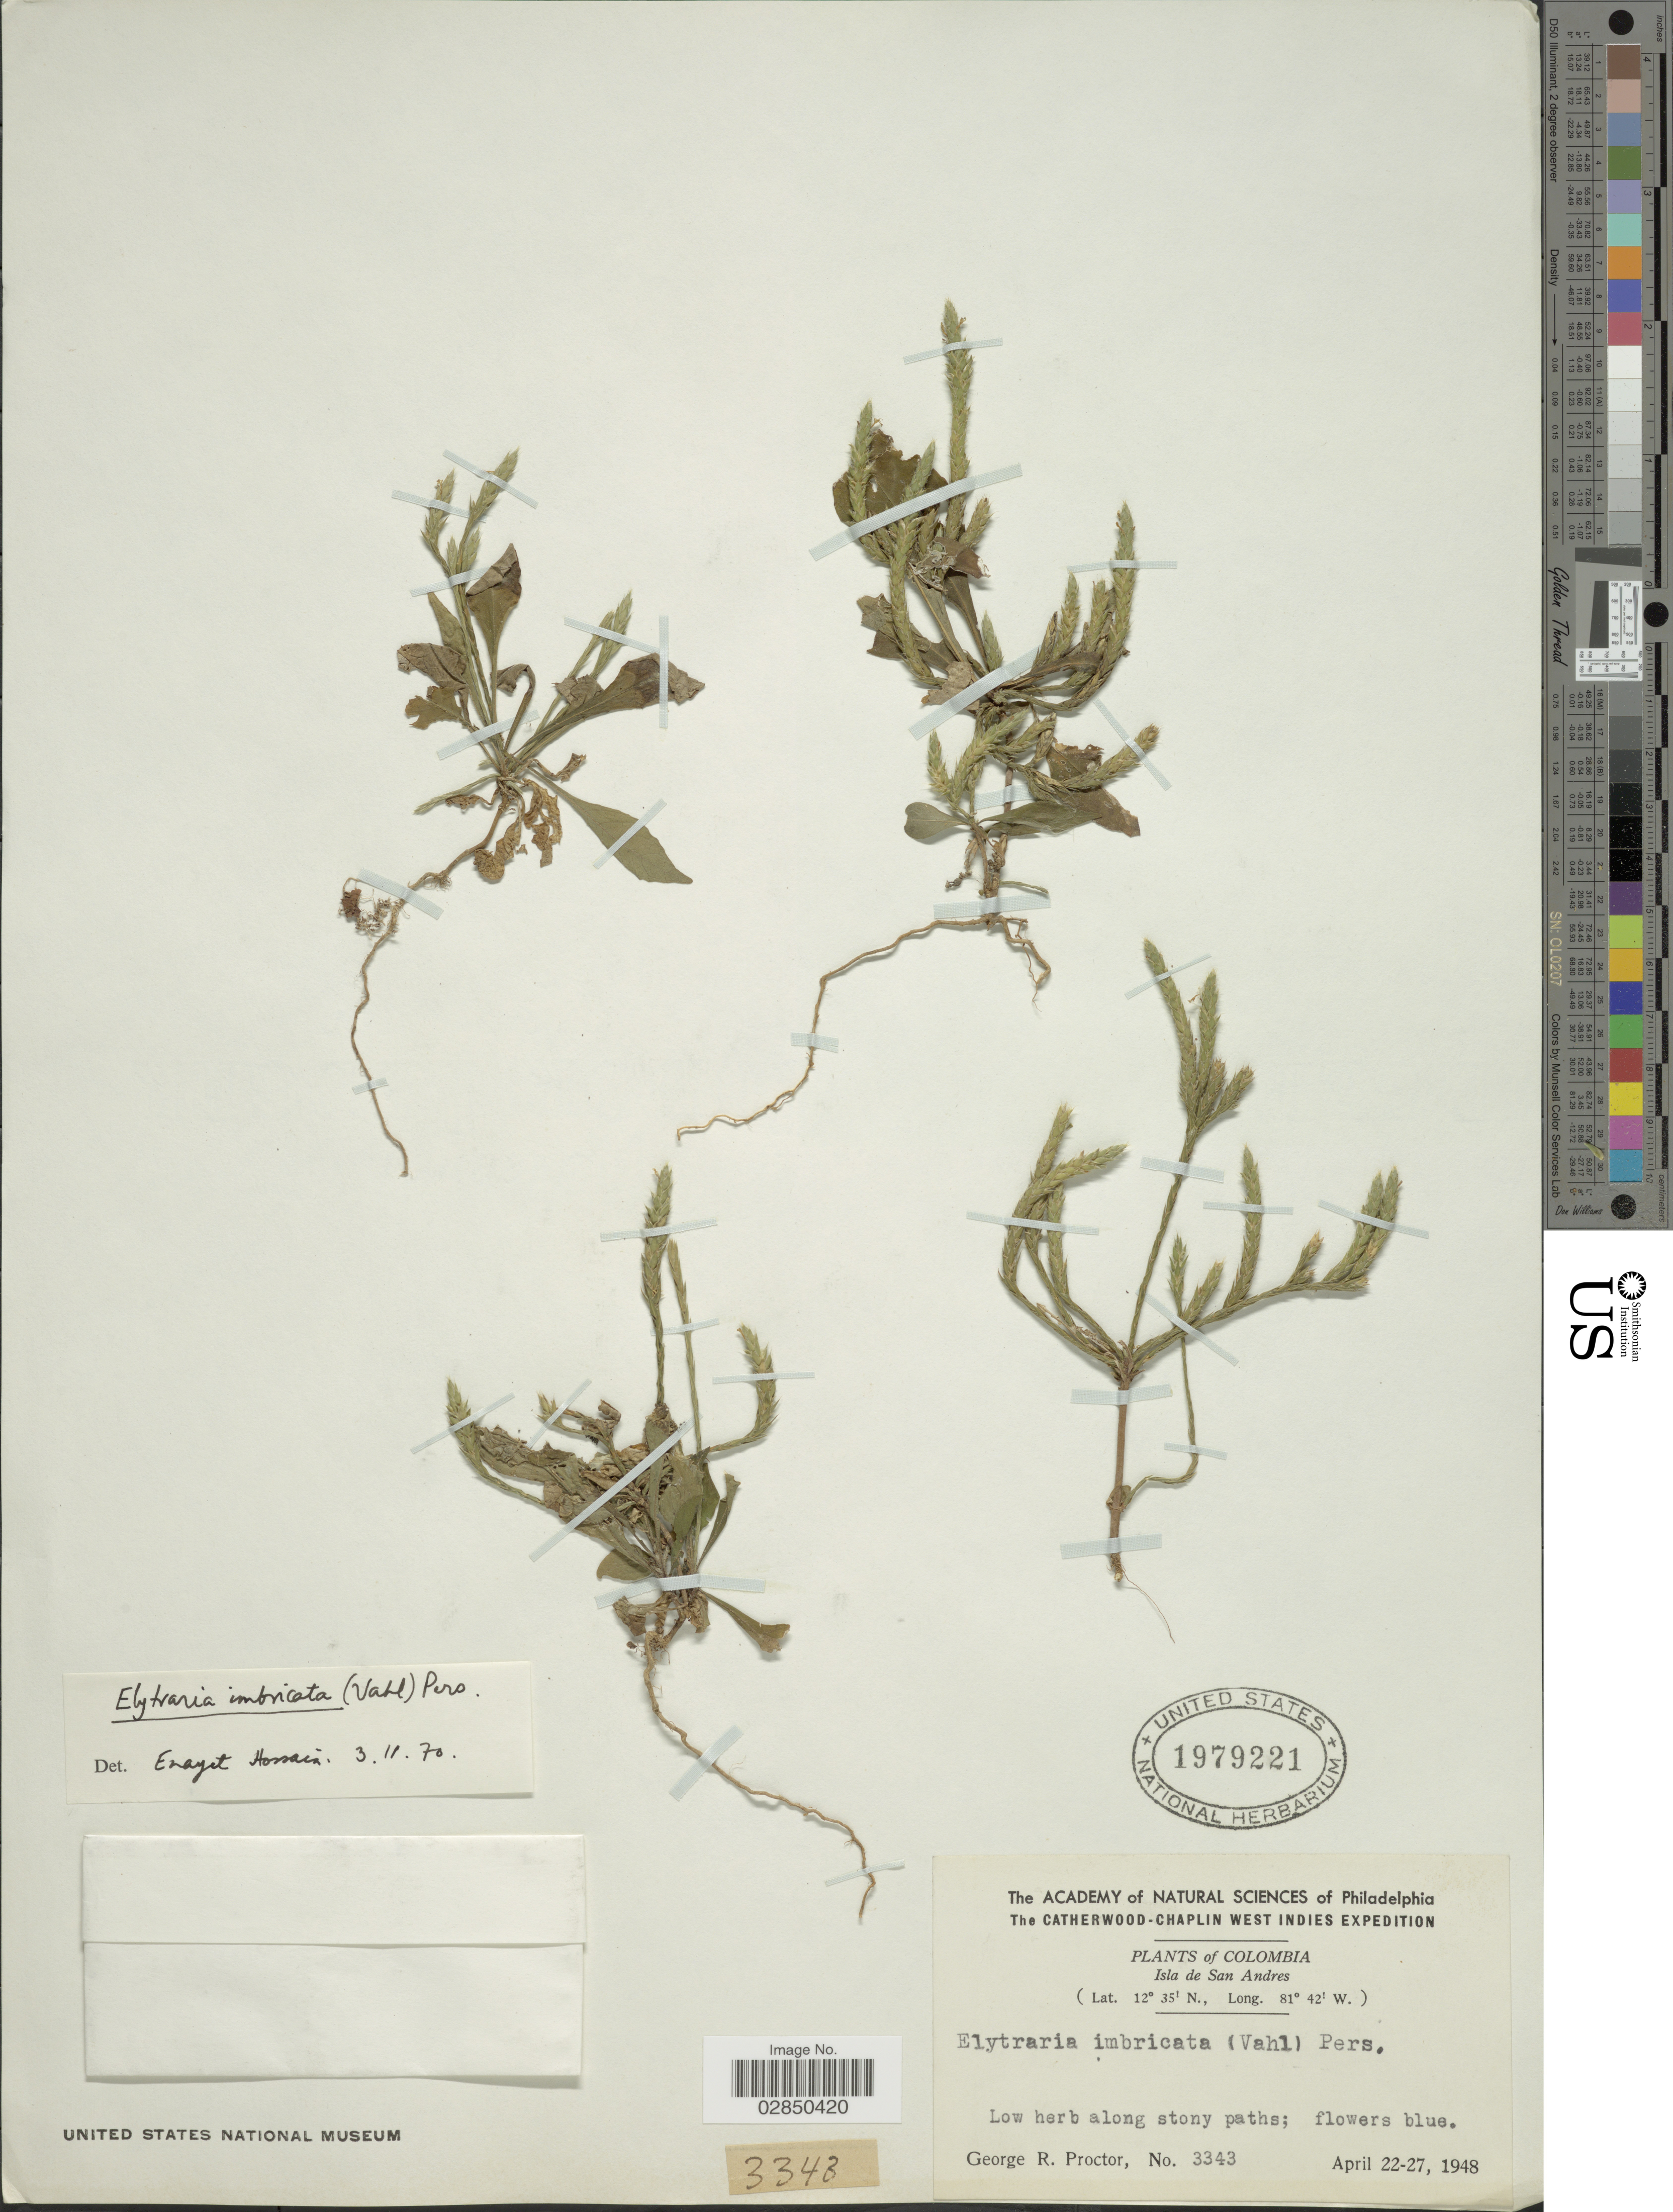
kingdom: Plantae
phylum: Tracheophyta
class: Magnoliopsida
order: Lamiales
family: Acanthaceae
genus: Elytraria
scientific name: Elytraria imbricata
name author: (Vahl) Pers.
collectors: G. Proctor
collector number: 3343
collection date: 1948-04-22/1948-04-27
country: Colombia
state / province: San Andres y Providencia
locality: Isla de San Andres.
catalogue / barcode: US 1979221